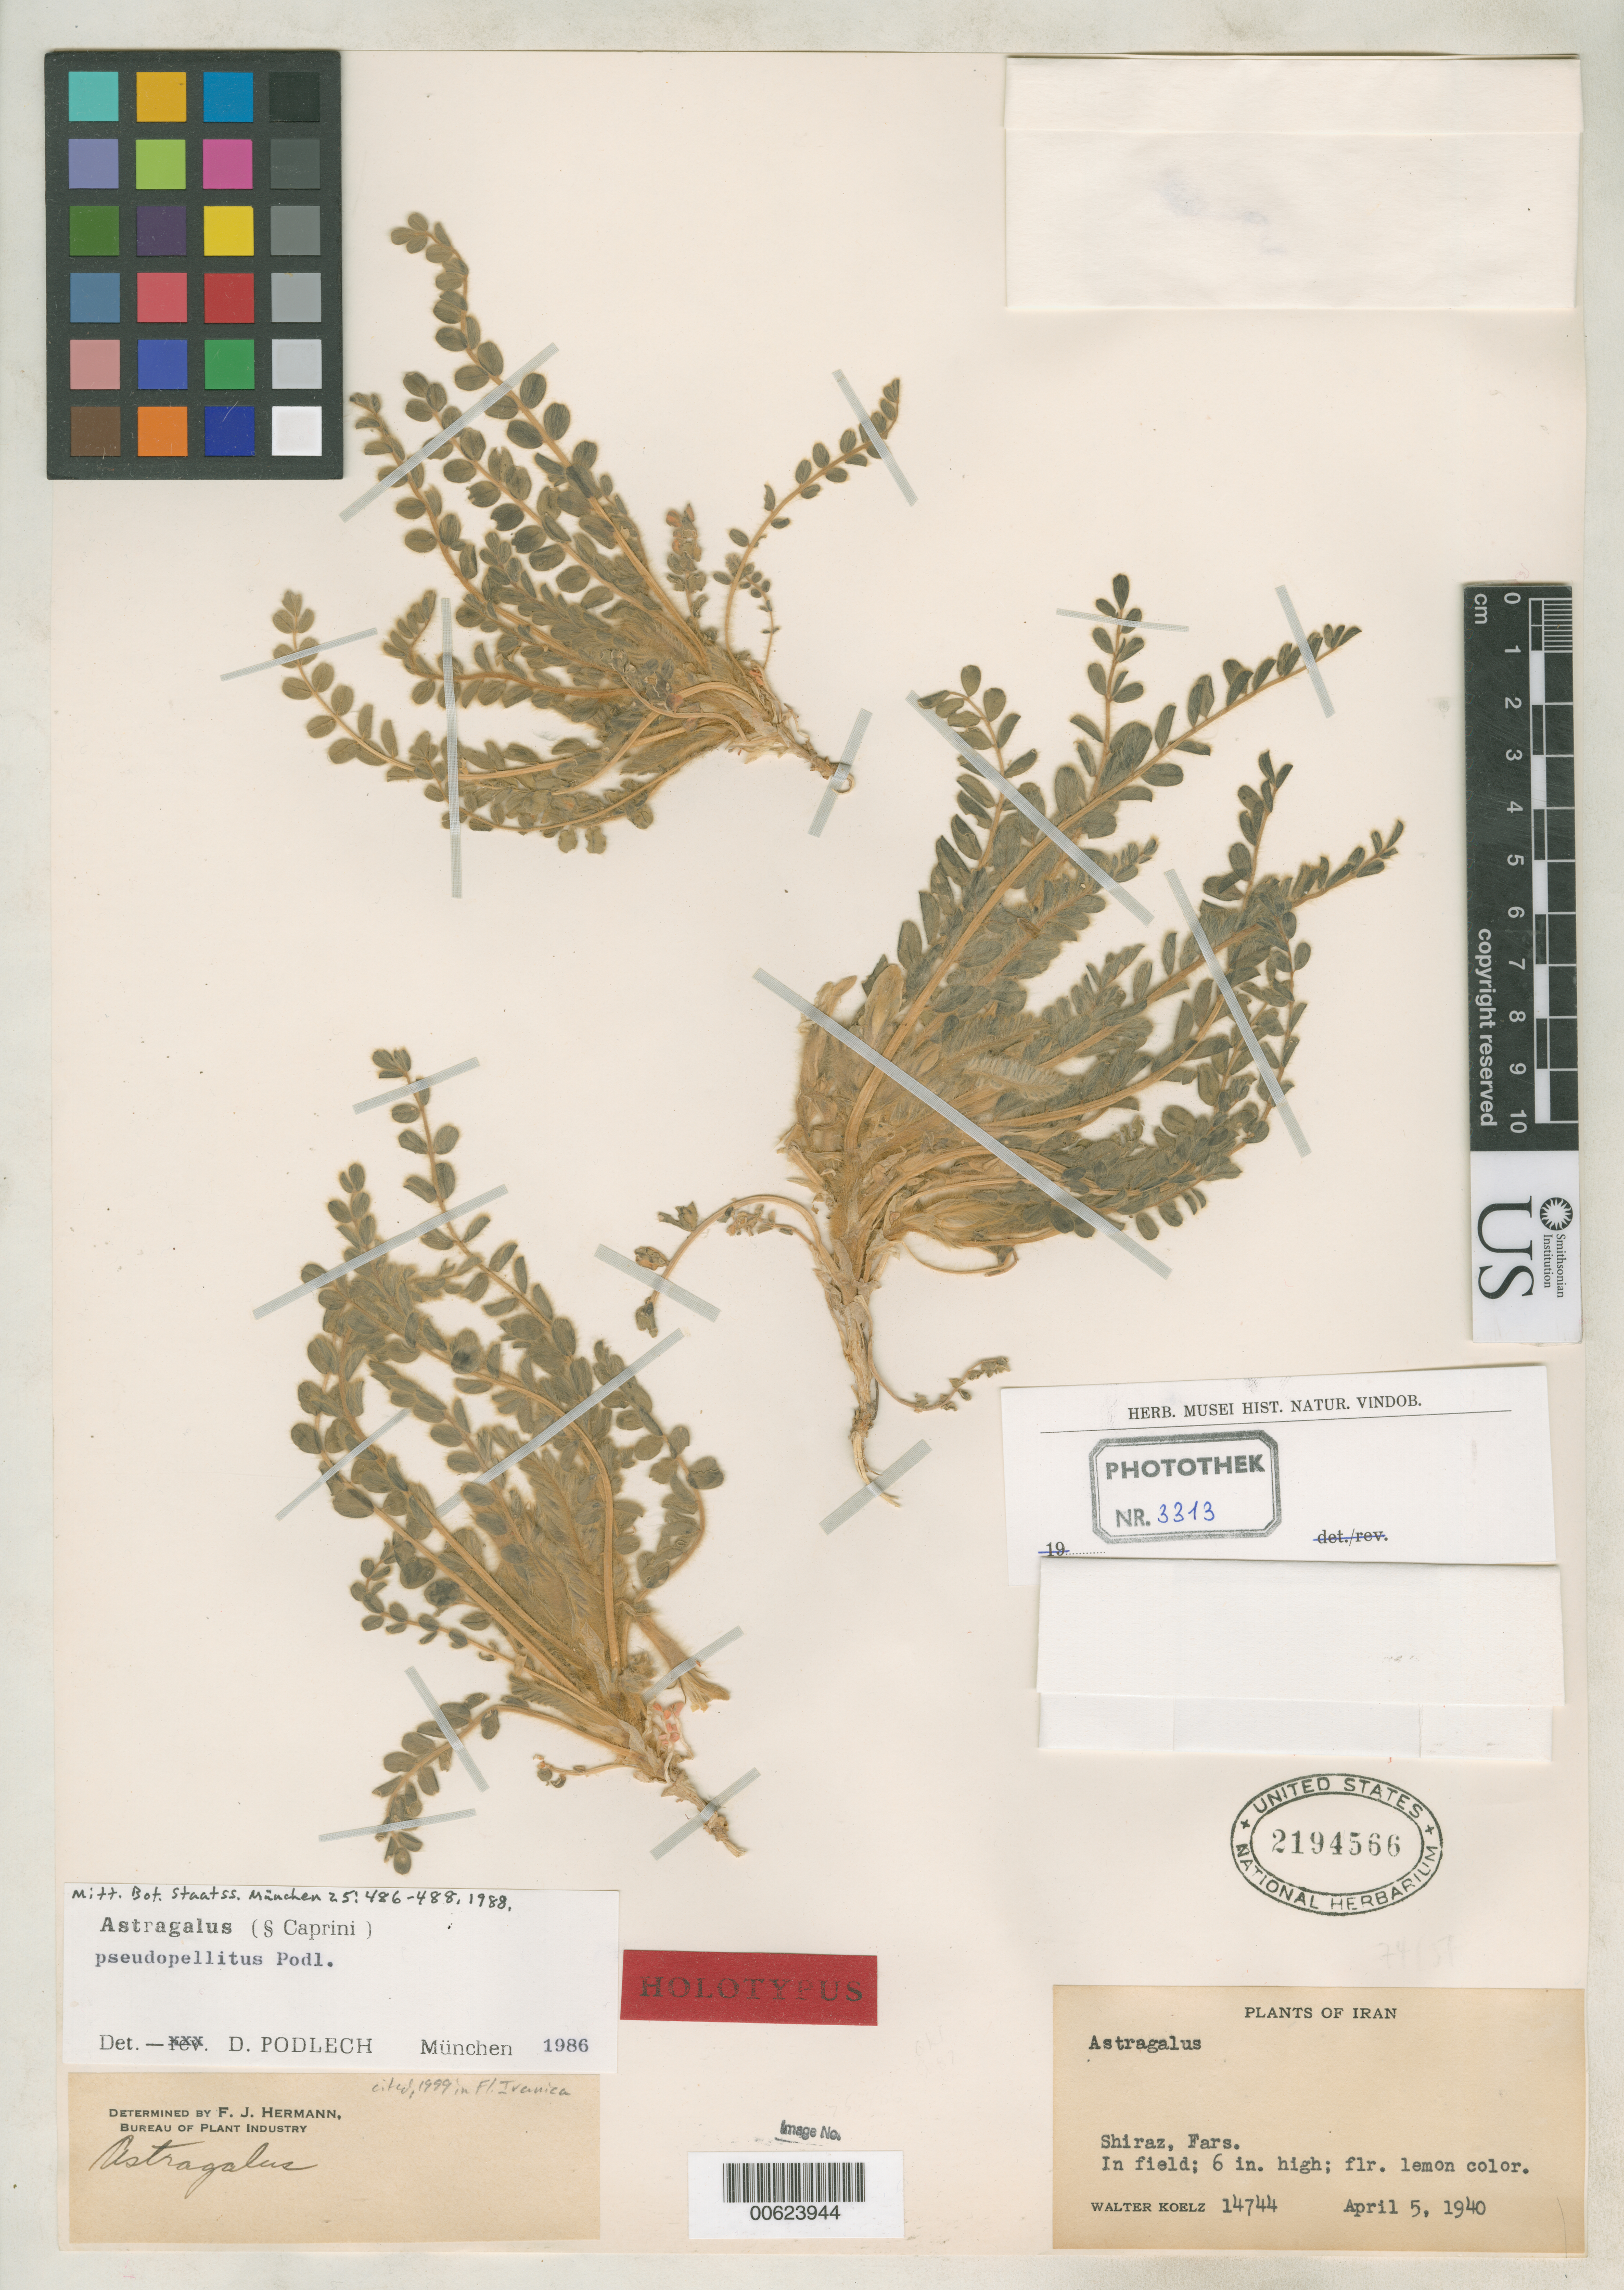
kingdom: Plantae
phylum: Tracheophyta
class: Magnoliopsida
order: Fabales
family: Fabaceae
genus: Astragalus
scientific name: Astragalus pseudopellitus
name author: Podlech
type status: Holotype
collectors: W. N. Koelz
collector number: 14744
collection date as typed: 05 Apr 1940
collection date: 1940-04-05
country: Iran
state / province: Fars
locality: Shiraz.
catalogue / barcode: US 2194566